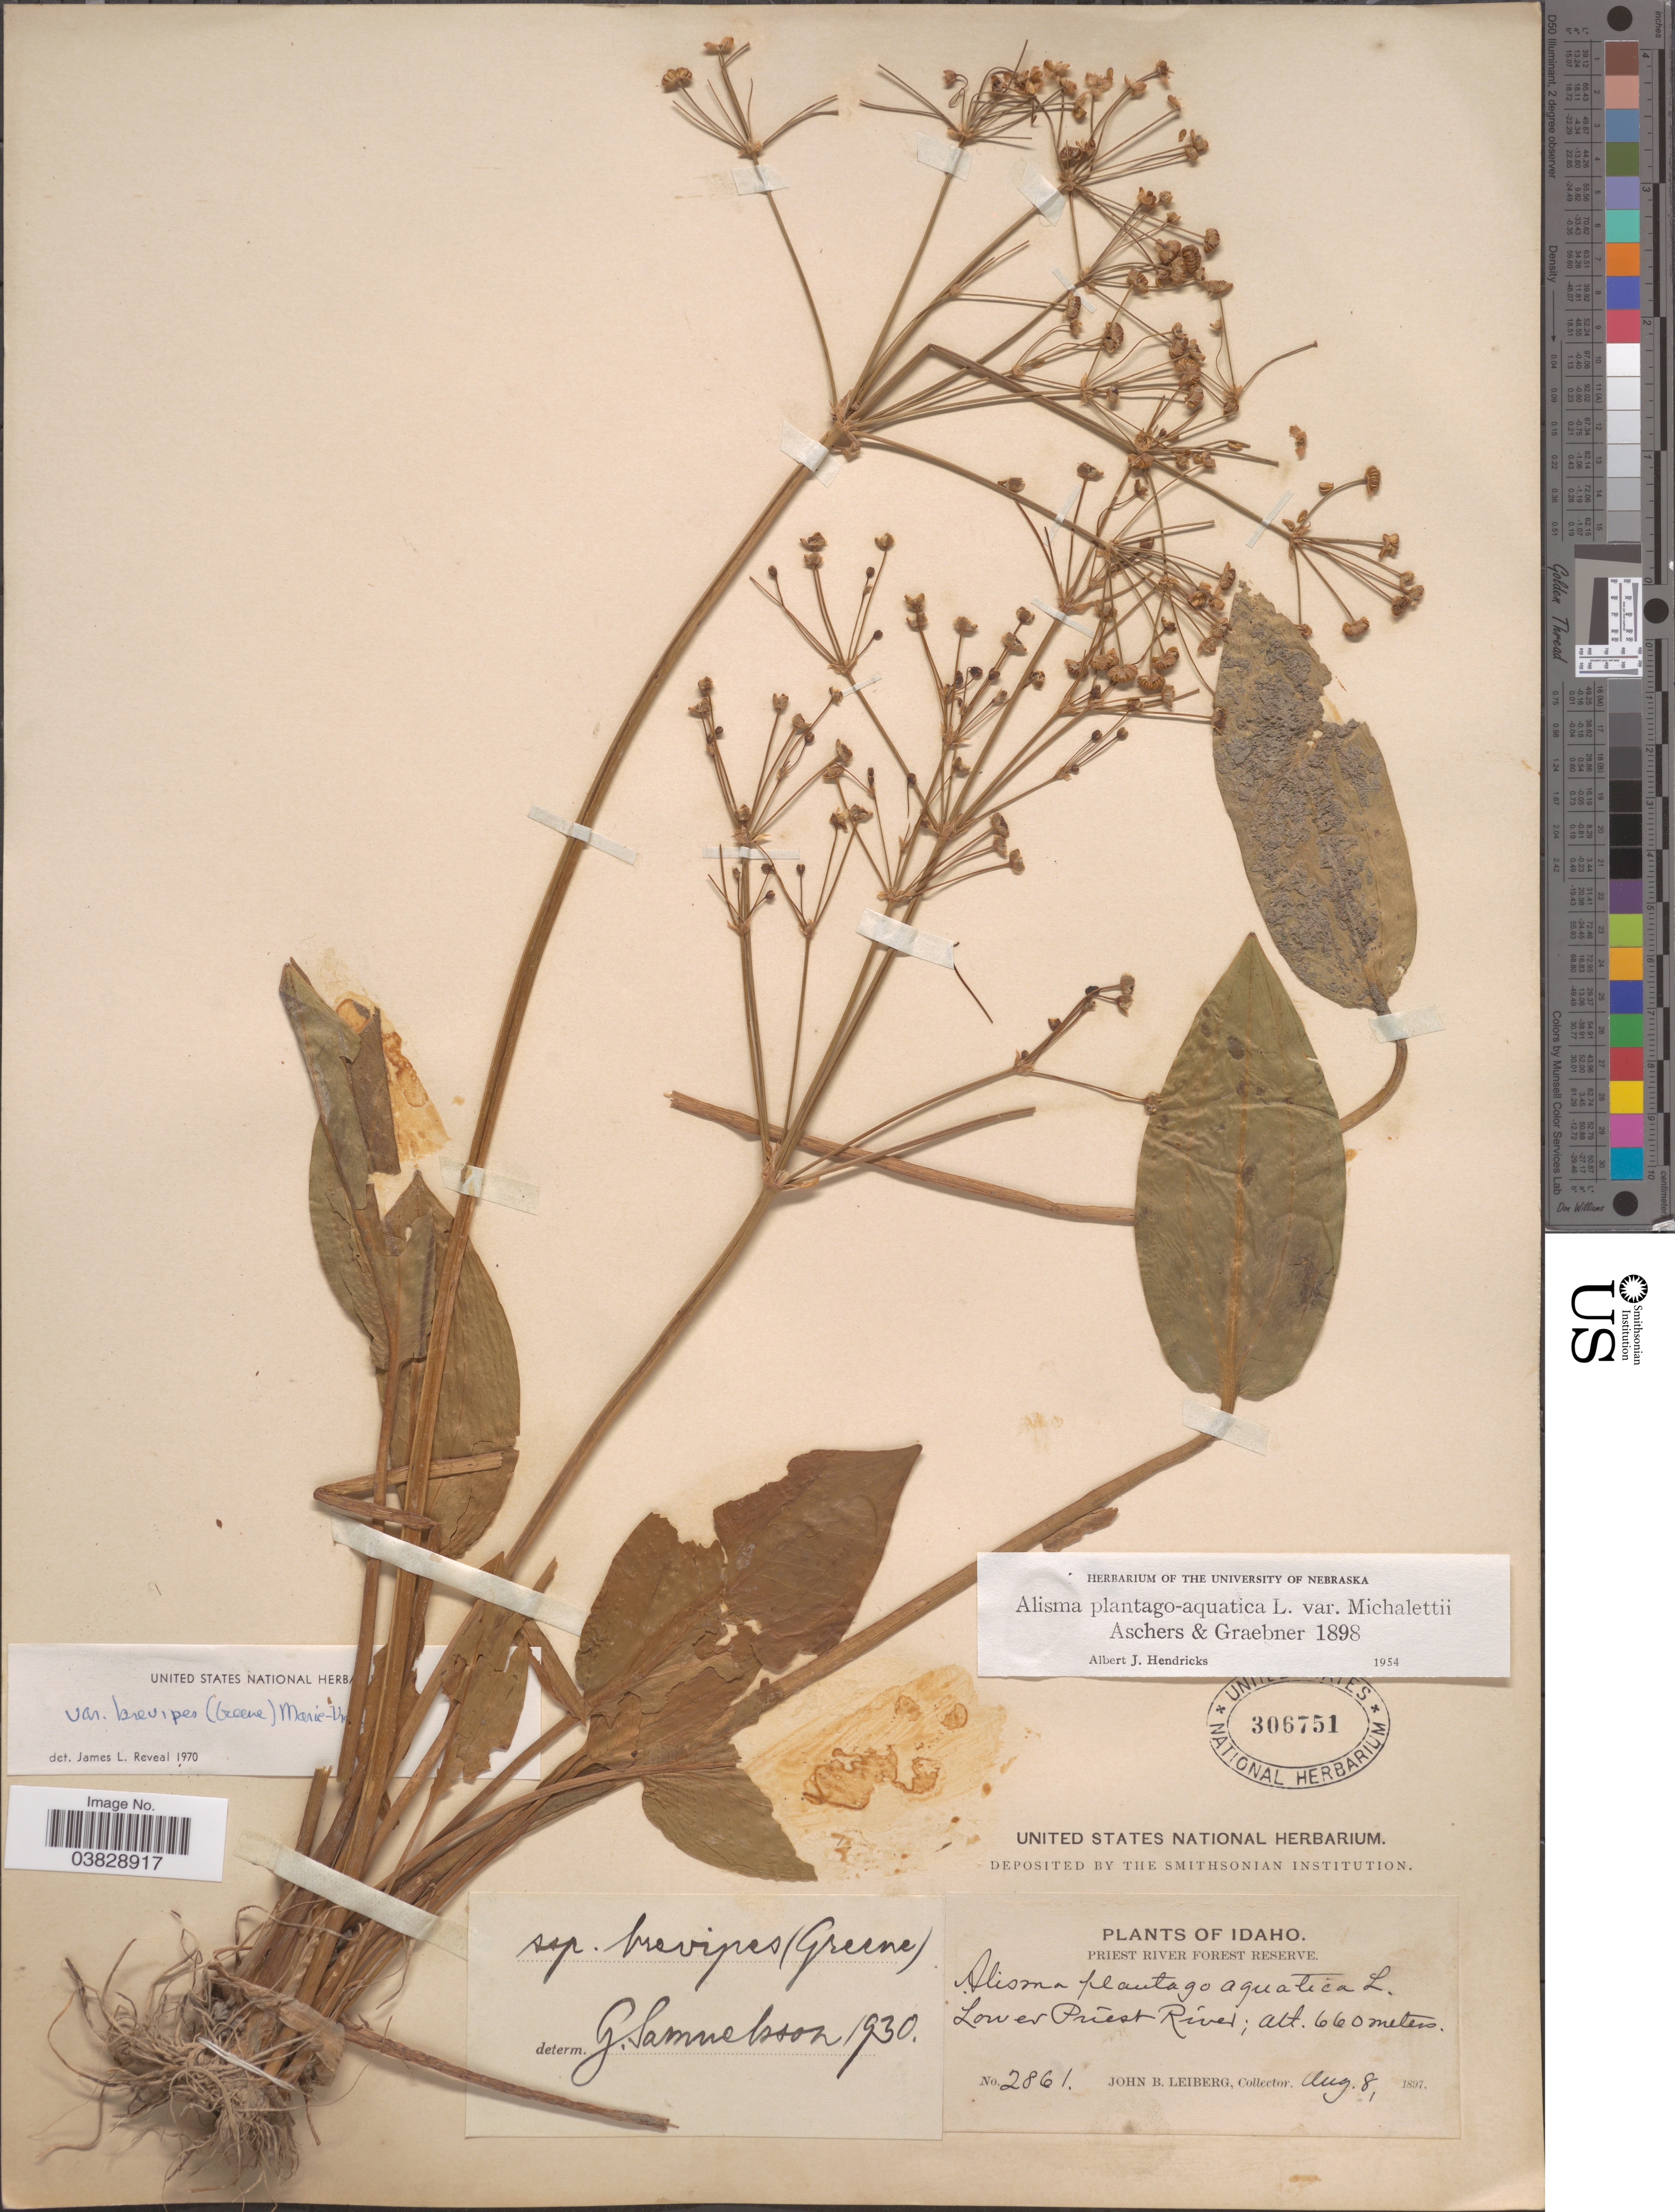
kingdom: Plantae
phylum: Tracheophyta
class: Liliopsida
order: Alismatales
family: Alismataceae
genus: Alisma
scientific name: Alisma plantago-aquatica var. brevipes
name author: (Greene) Vict.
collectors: J. B. Leiberg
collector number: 2861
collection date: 1897-08-08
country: United States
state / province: Idaho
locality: Priest River Forest Reserve. Lower Priest River.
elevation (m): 660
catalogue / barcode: US 306751